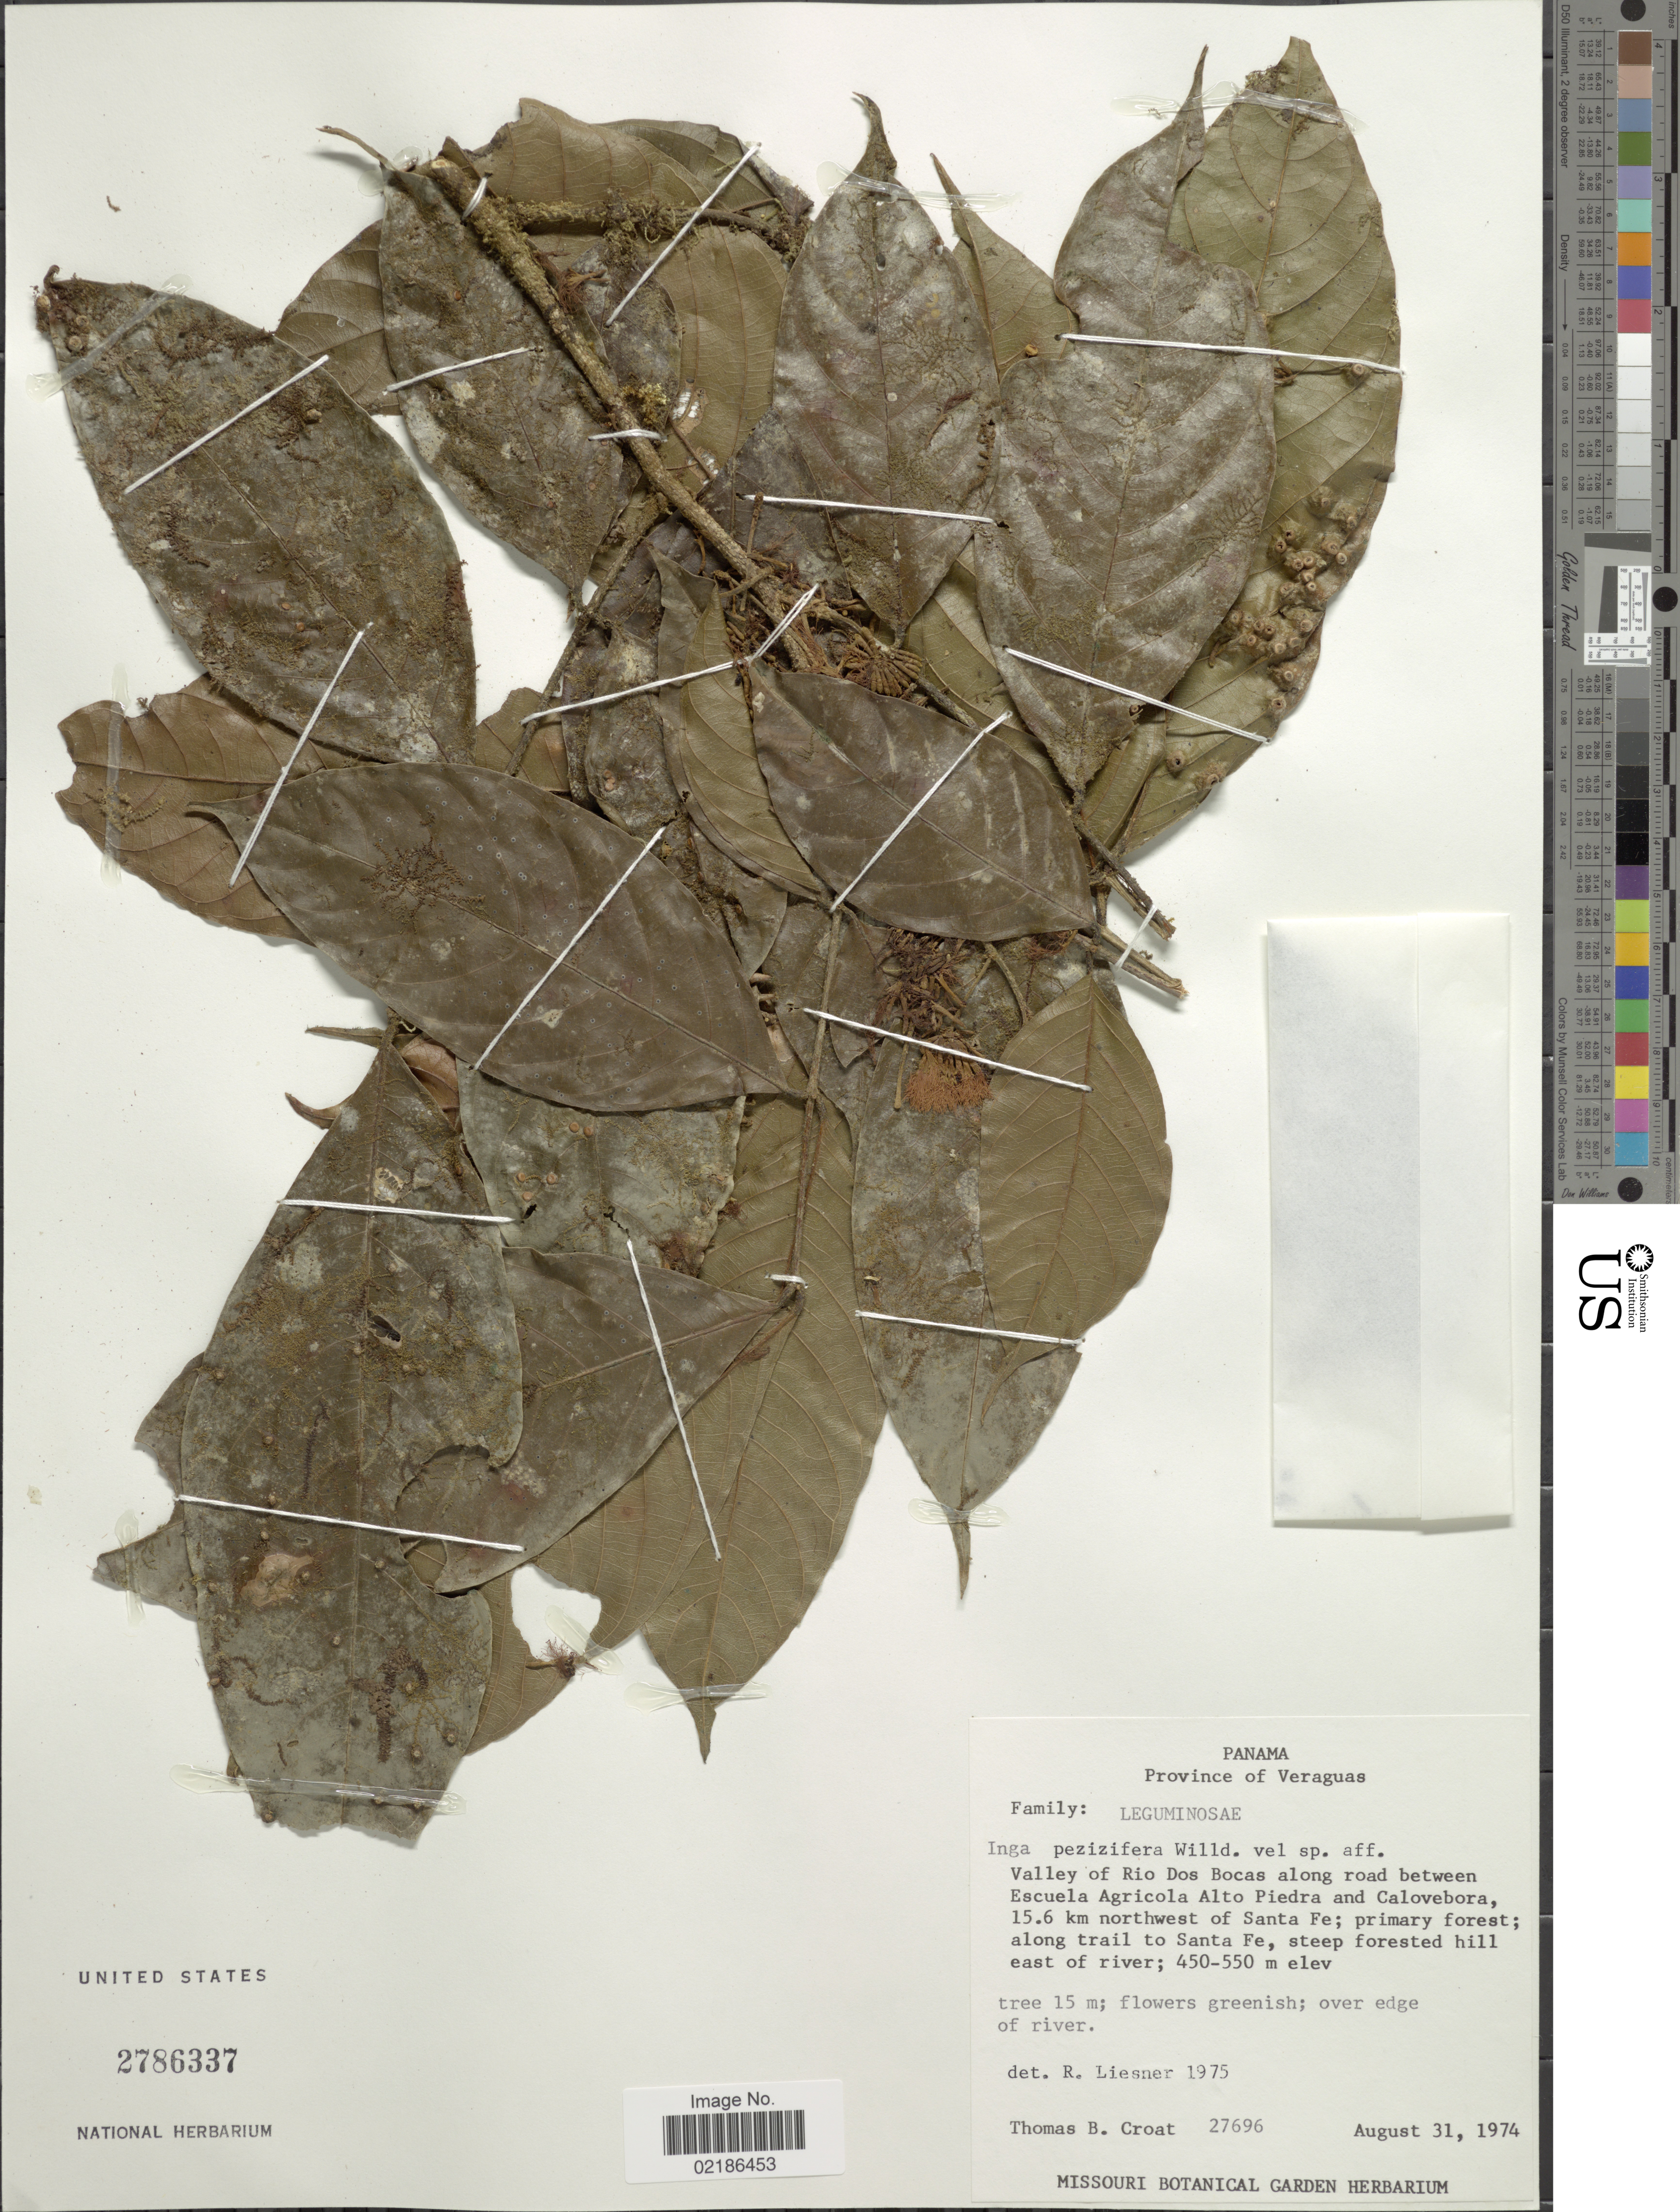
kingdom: Plantae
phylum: Tracheophyta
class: Magnoliopsida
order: Fabales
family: Fabaceae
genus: Inga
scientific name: Inga pezizifera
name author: Benth.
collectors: T. B. Croat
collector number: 27696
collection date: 1974-08-31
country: Panama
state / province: Veraguas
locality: Valley of Rio Dos Vocas along road between Escuela Agricola Alto Piedra and Calovebora, 15.6 km northwest of Santa Fe, along trail to Santa Fe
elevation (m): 450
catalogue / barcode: US 2786337